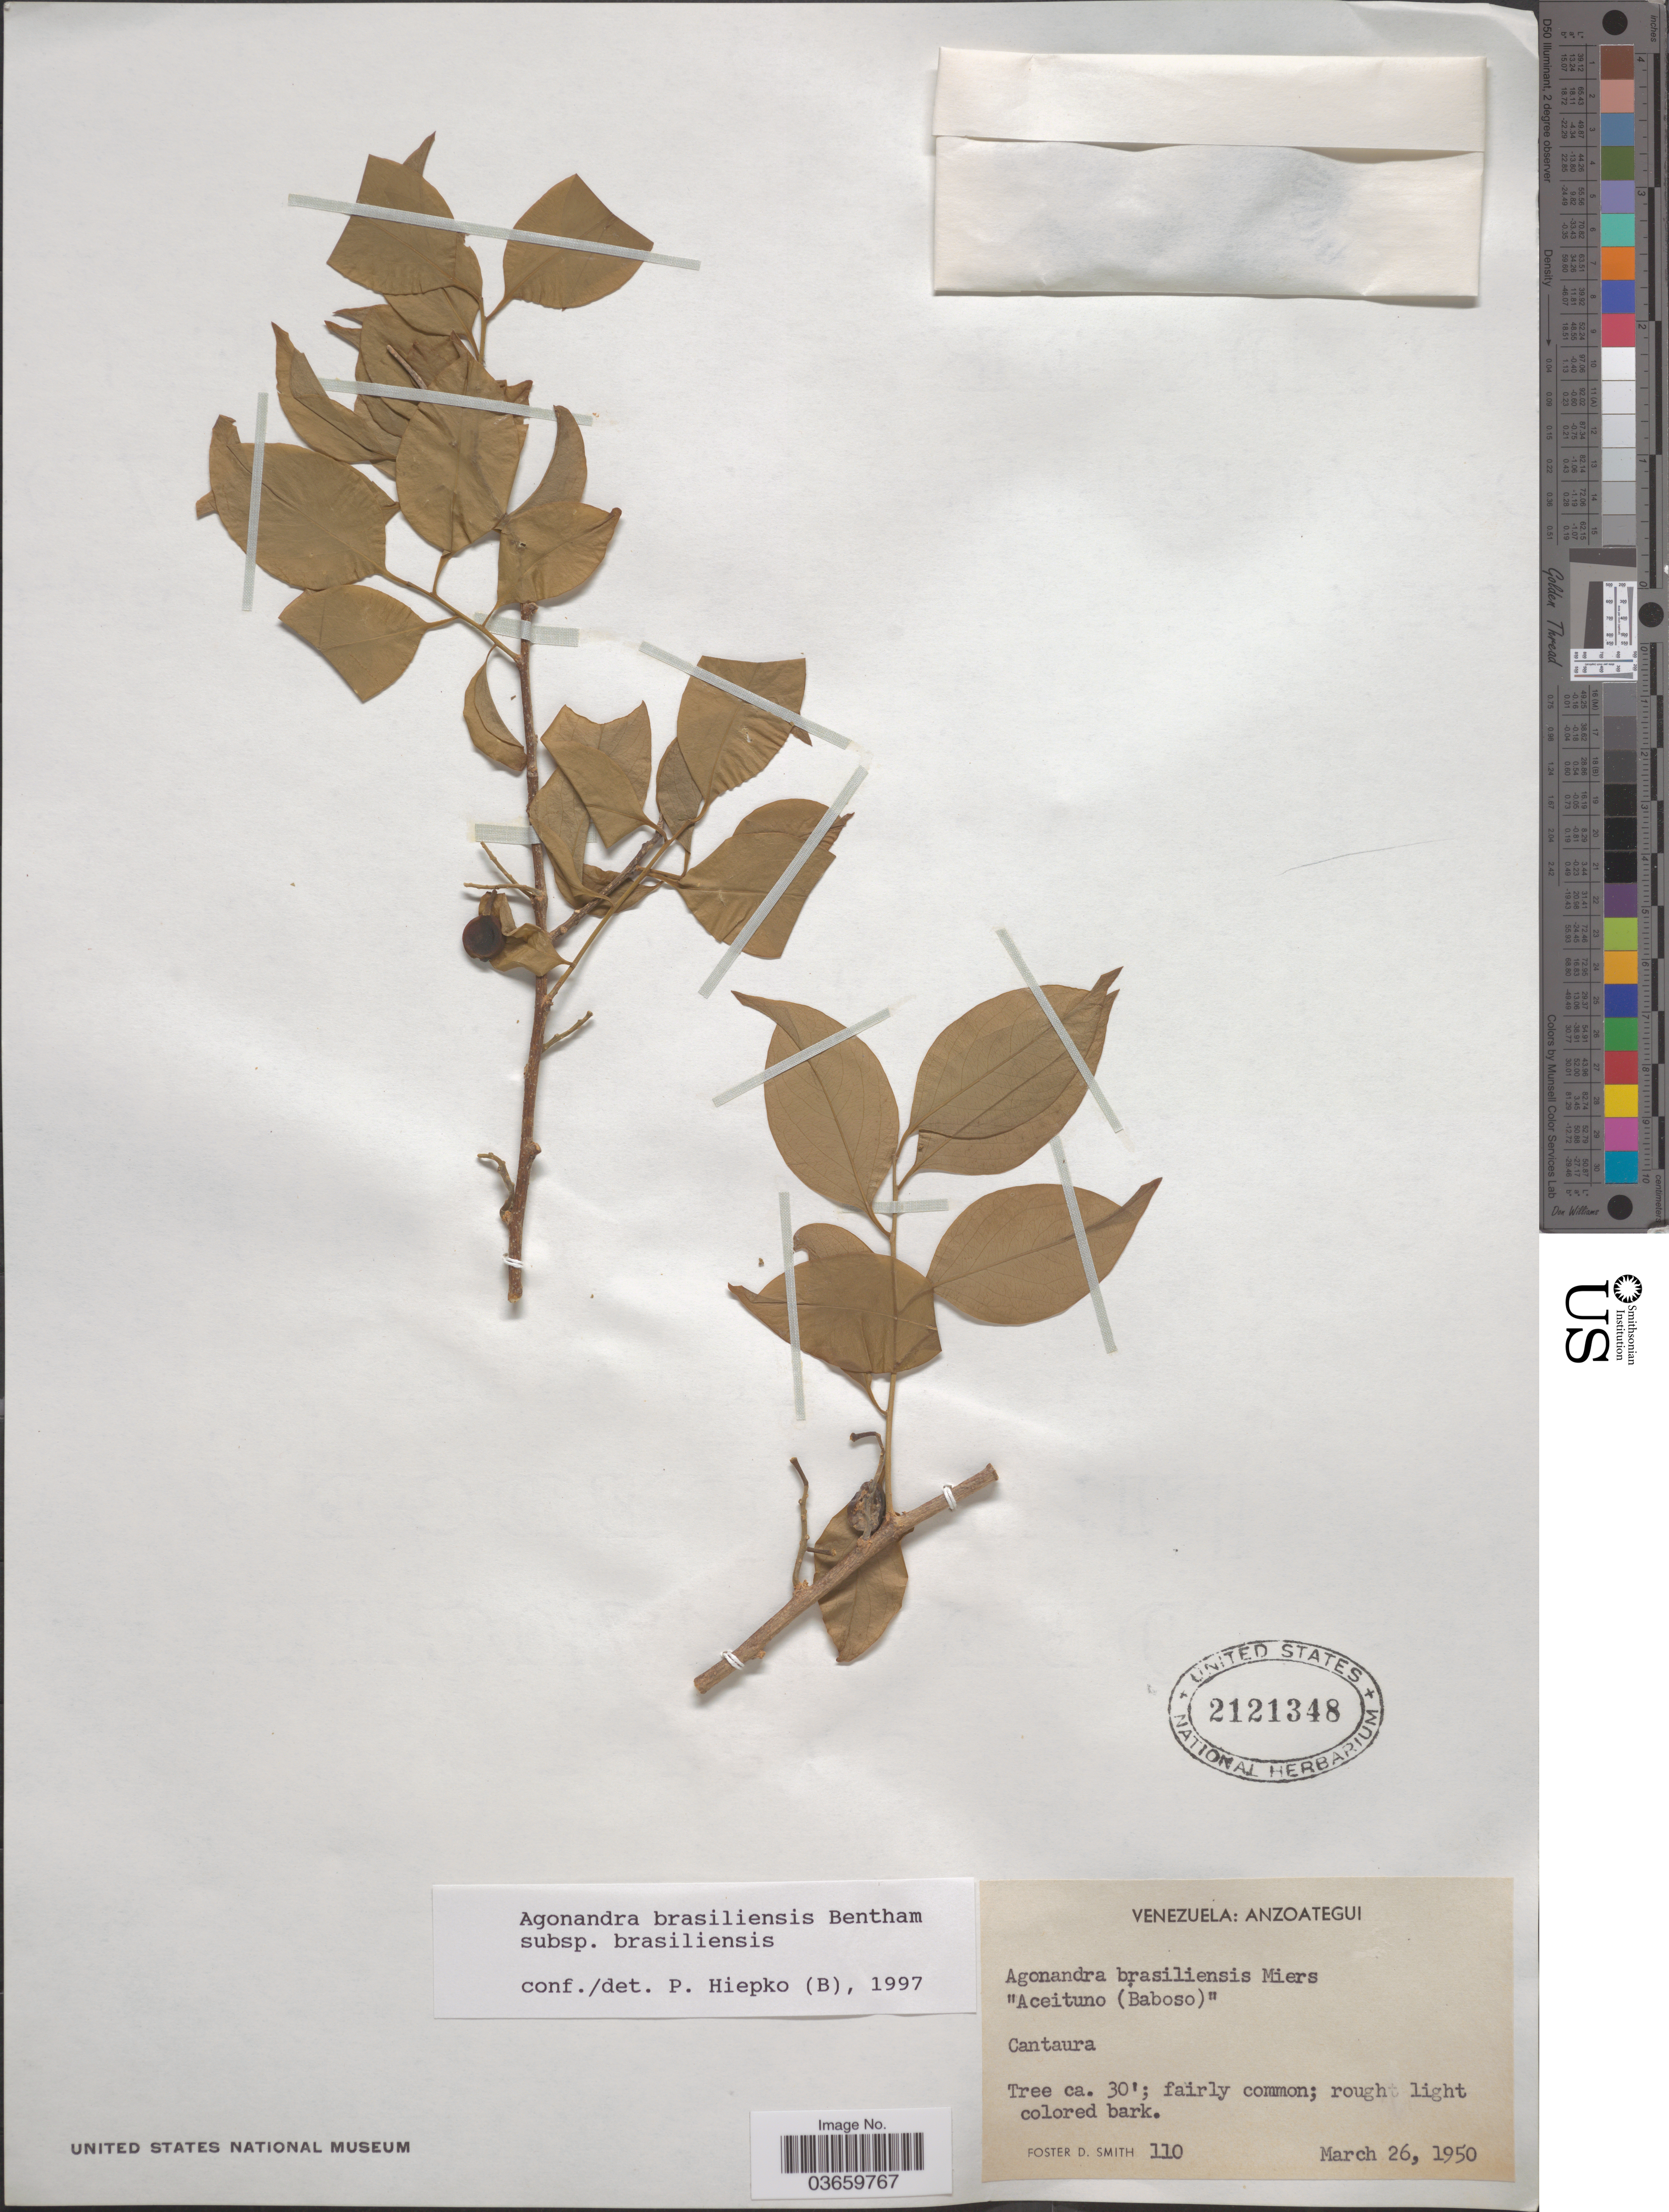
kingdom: Plantae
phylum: Tracheophyta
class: Magnoliopsida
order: Santalales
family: Opiliaceae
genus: Agonandra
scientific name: Agonandra brasiliensis subsp. brasiliensis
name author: Benth. & Hook. f.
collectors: F. Smith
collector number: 110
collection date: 1950-03-26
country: Venezuela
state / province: Anzoategui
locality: Cantaura.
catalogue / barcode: US 2121348